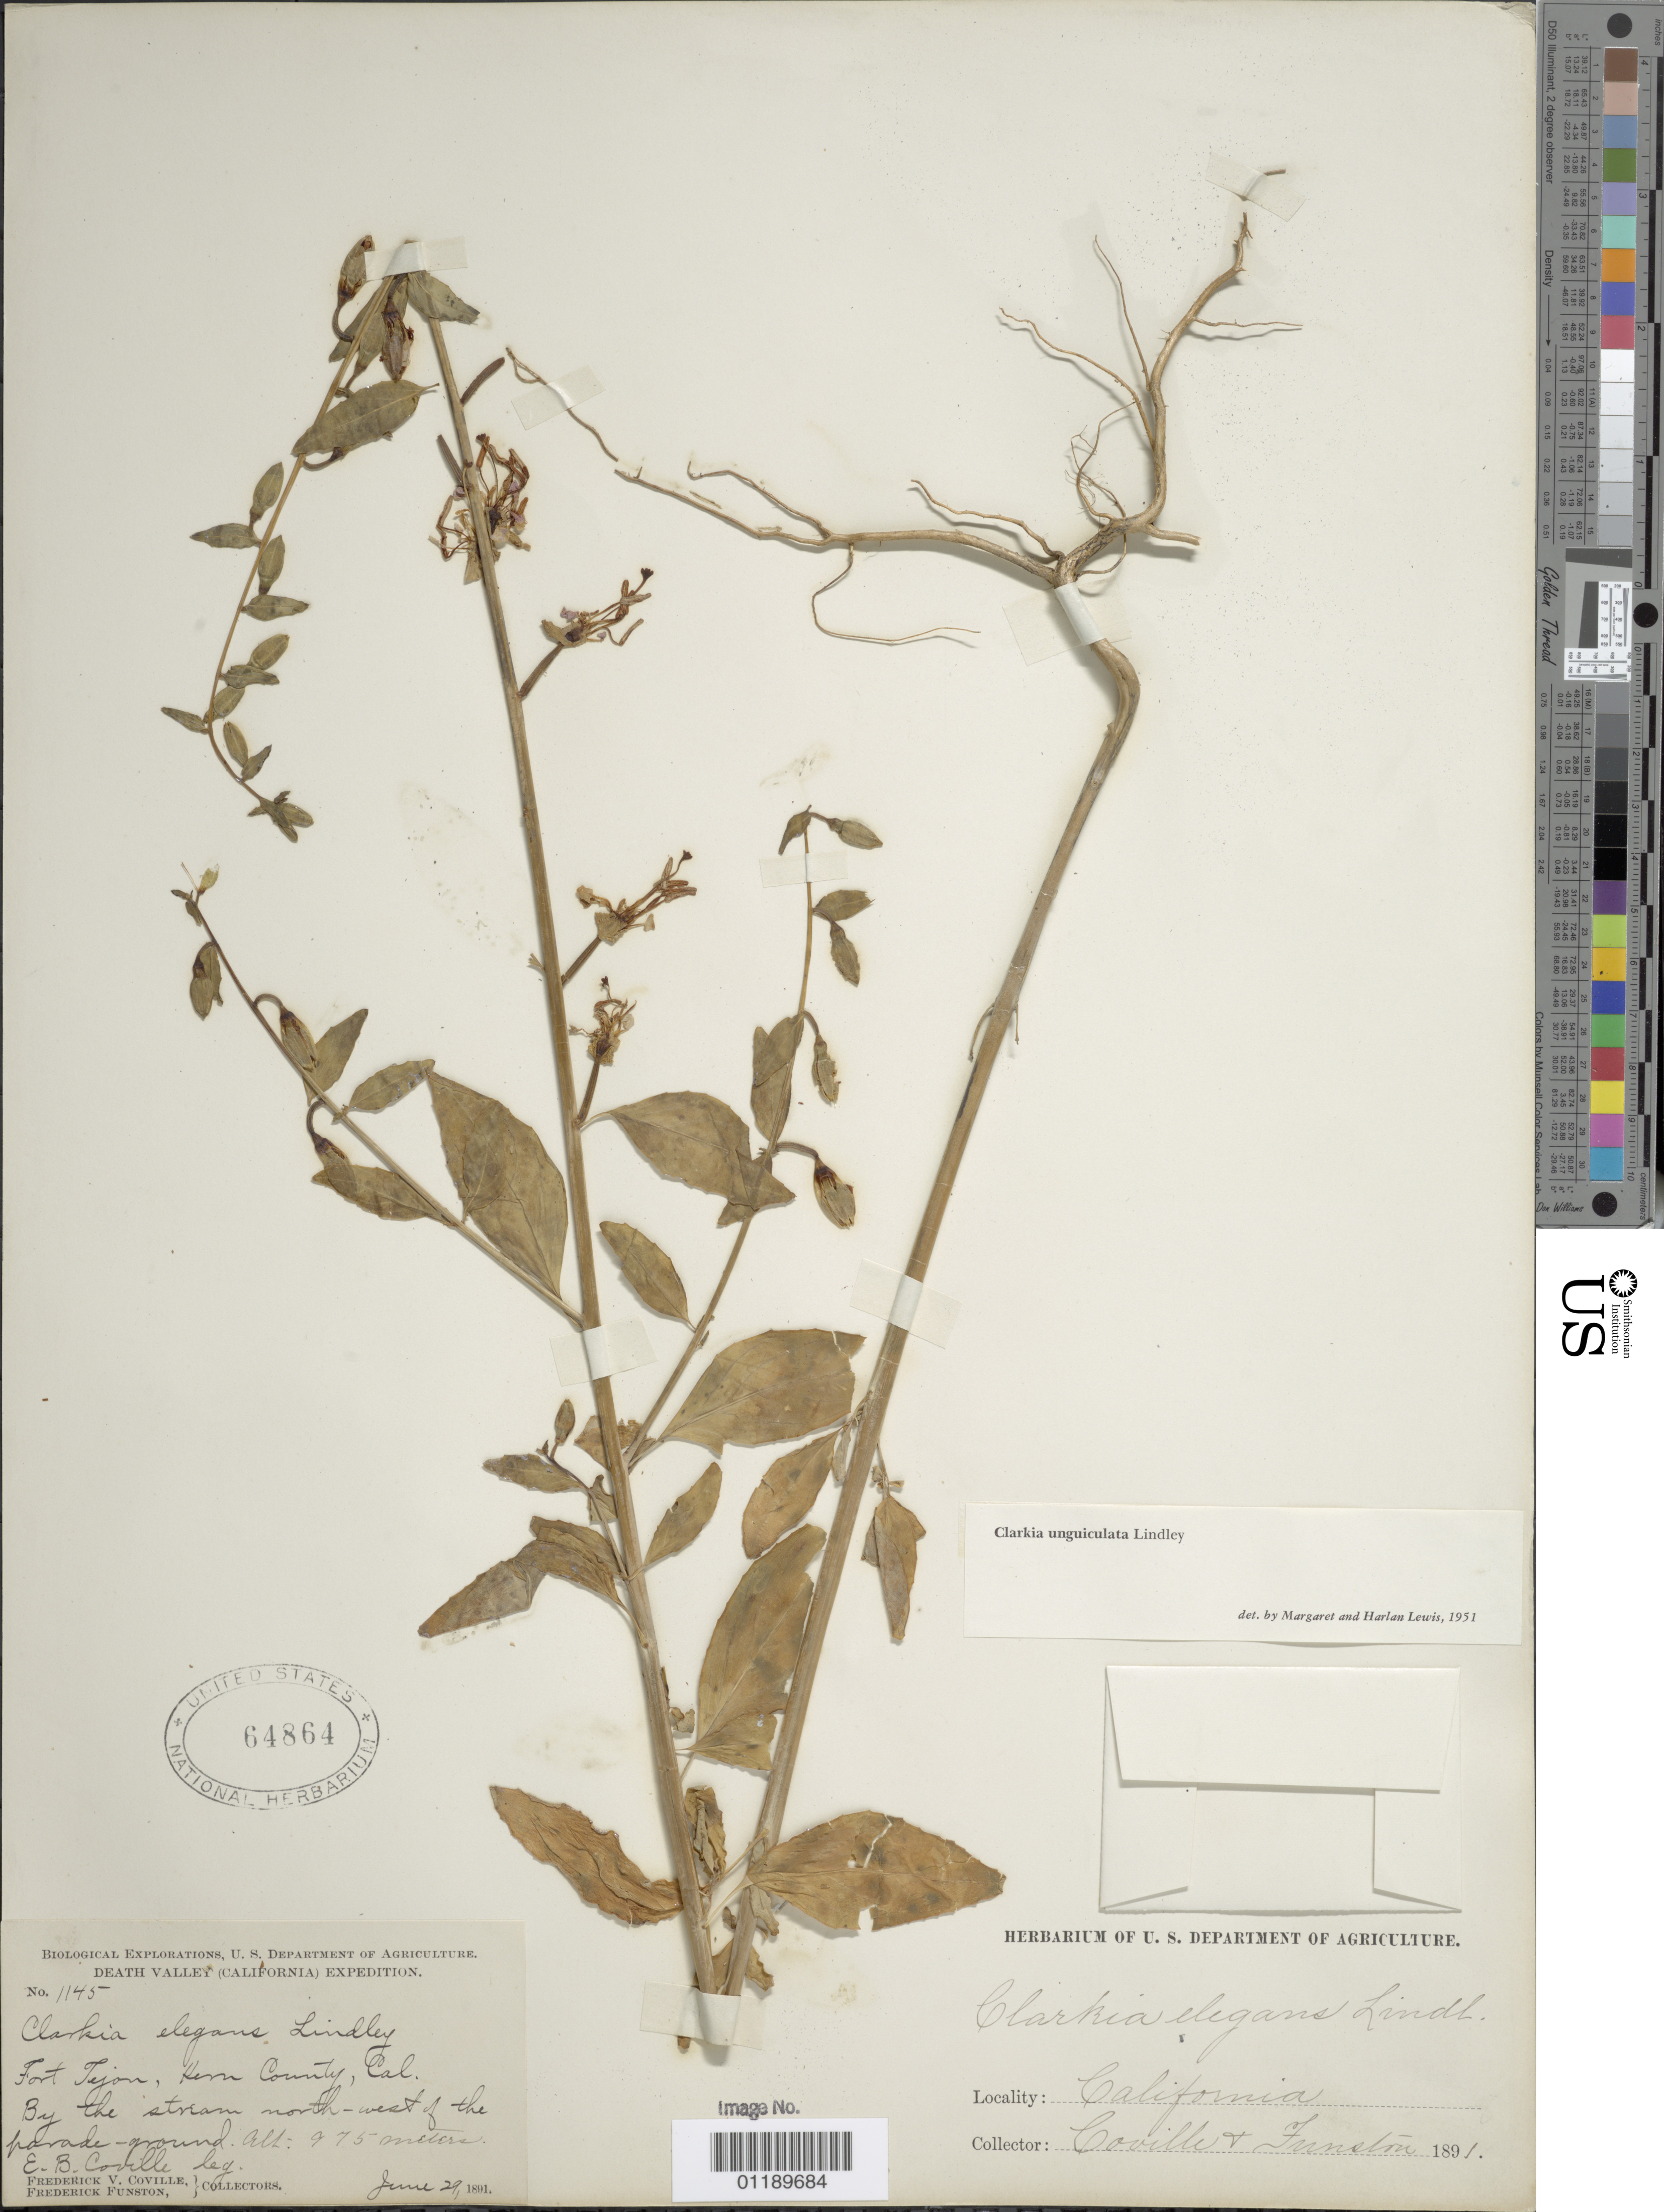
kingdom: Plantae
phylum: Tracheophyta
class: Magnoliopsida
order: Myrtales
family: Onagraceae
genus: Clarkia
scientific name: Clarkia unguiculata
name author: Lindl.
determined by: Lewis, --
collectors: F. V. Coville & F. Funston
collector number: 1145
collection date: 1891-06-29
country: United States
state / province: California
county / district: Kern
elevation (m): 975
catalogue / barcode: US 64864